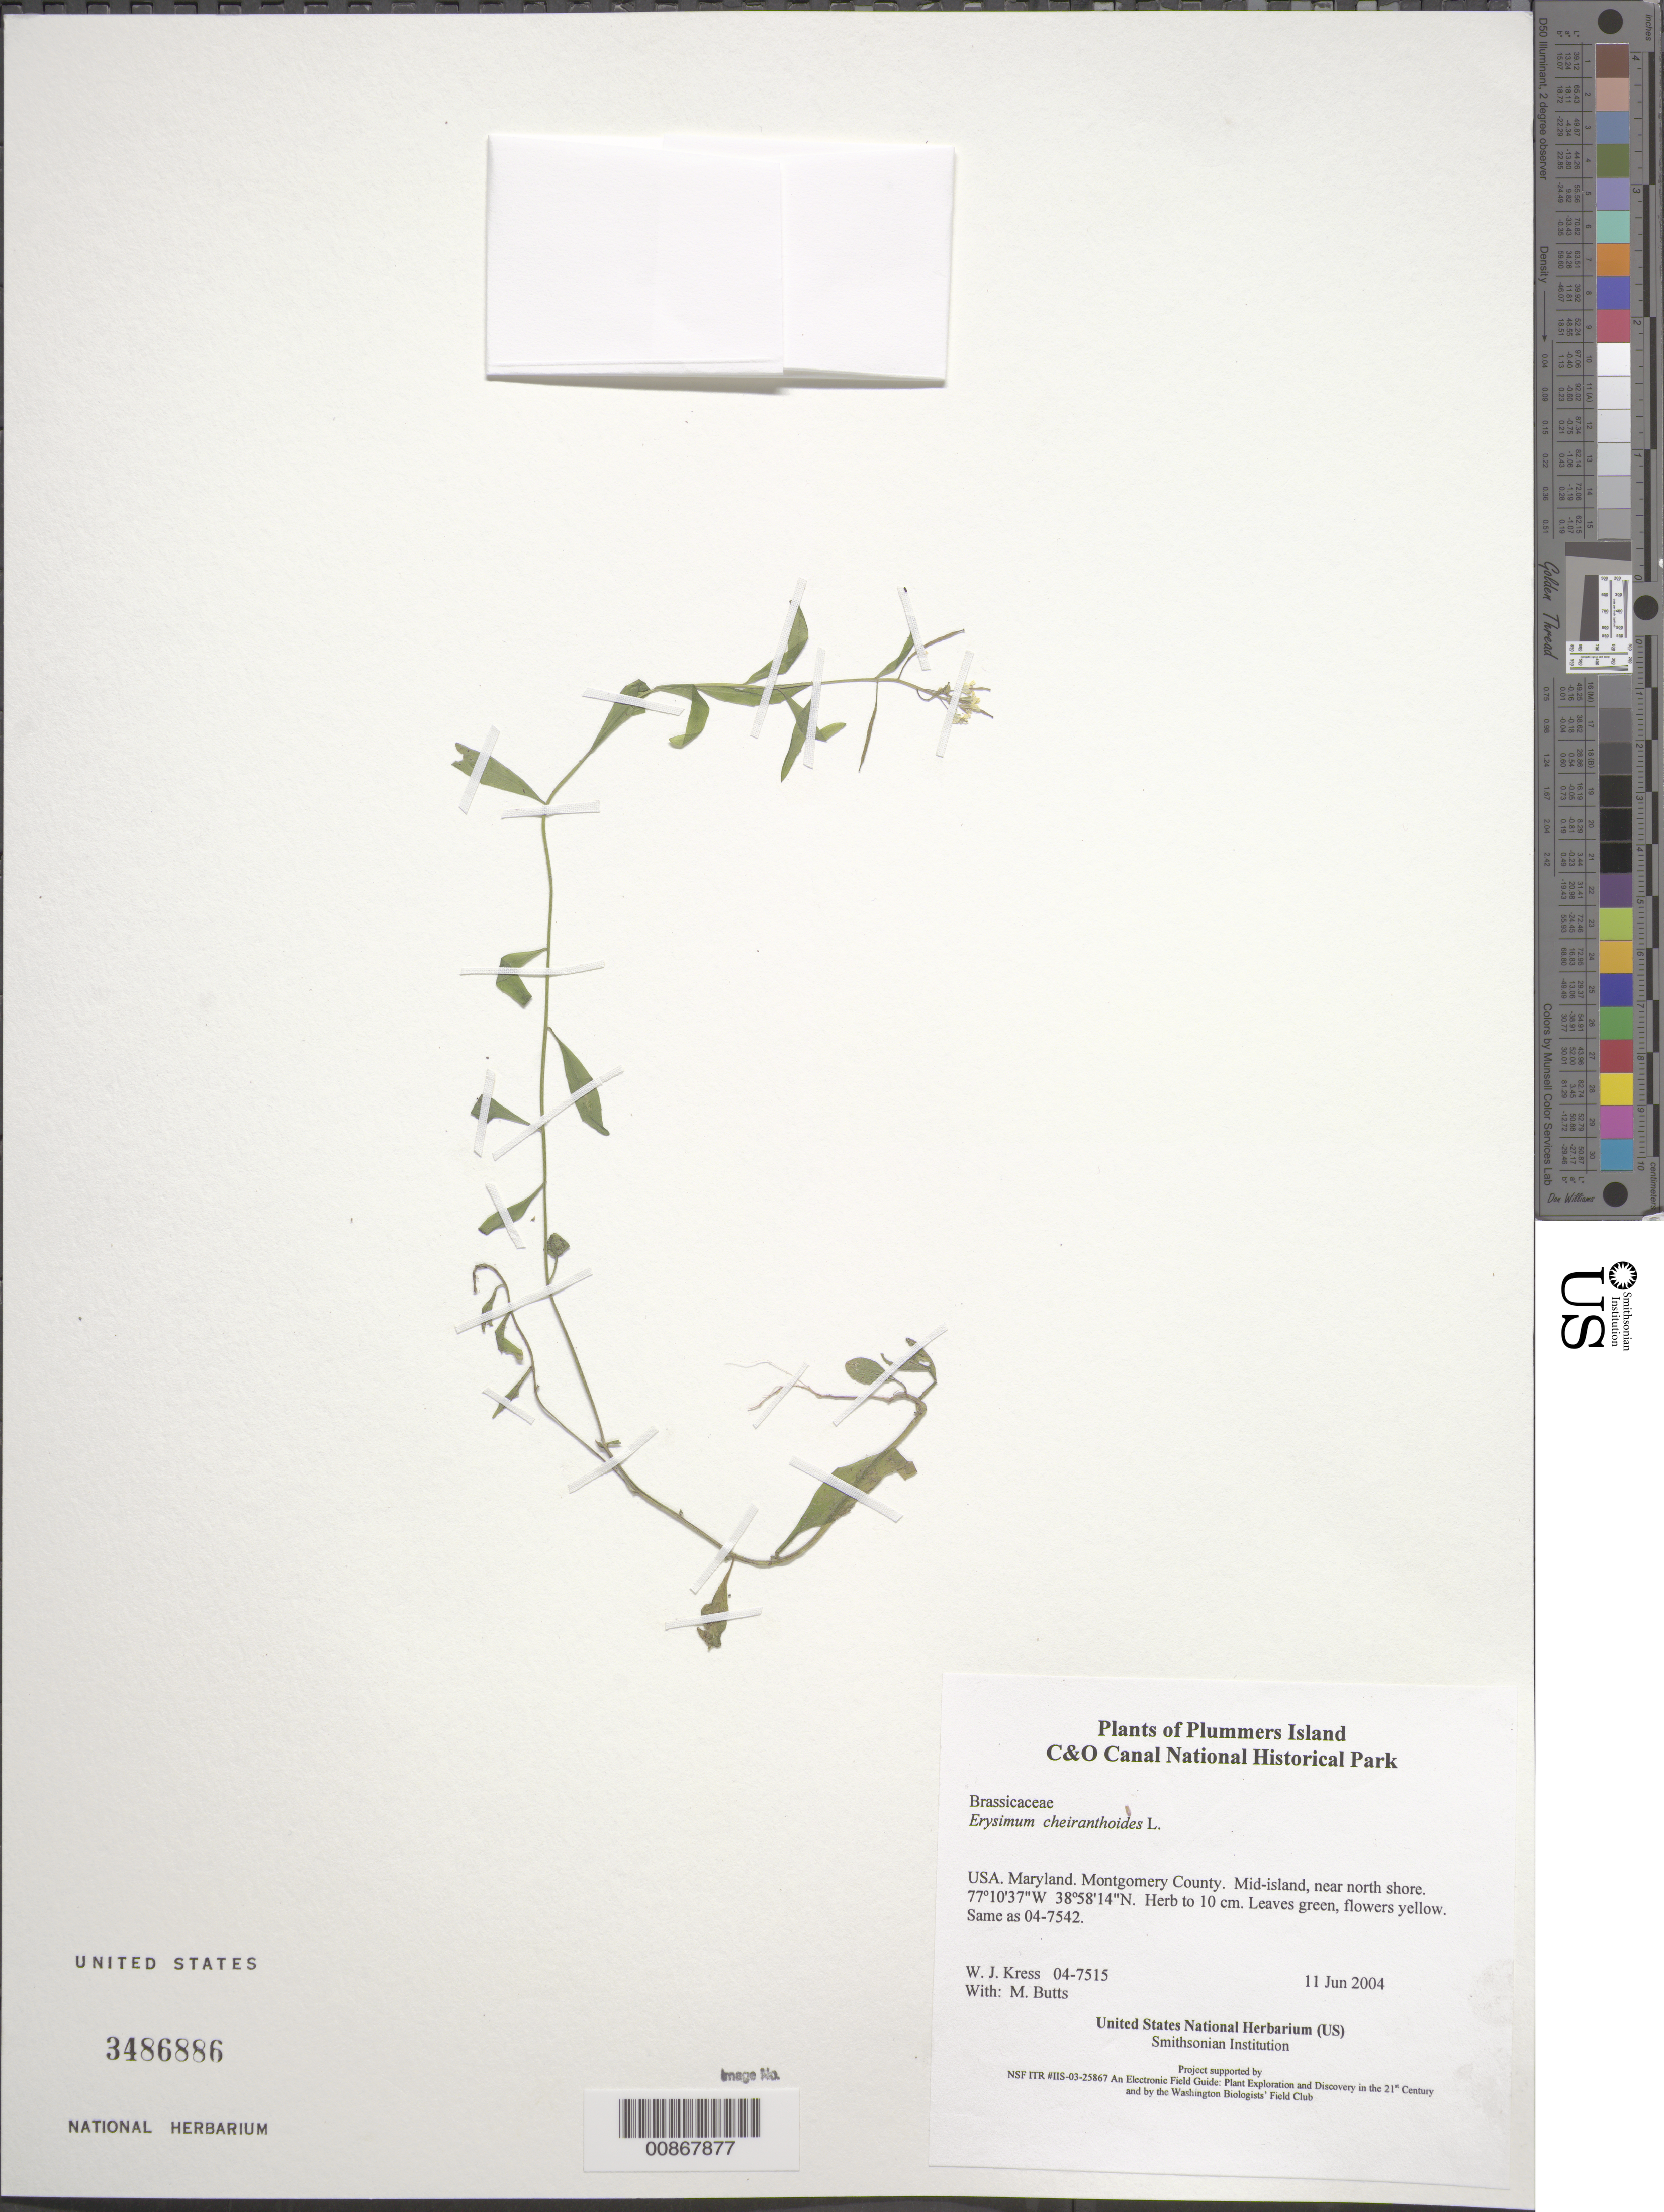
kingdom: Plantae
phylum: Tracheophyta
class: Magnoliopsida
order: Brassicales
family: Brassicaceae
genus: Erysimum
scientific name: Erysimum cheiranthoides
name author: L.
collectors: W. J. Kress & M. B. Butts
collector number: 04-7515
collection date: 2004-06-11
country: United States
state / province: Maryland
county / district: Montgomery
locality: Chesapeake and Ohio Canal National Historical Park, Plummers Island, mid island, near north shore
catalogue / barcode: US 3486886